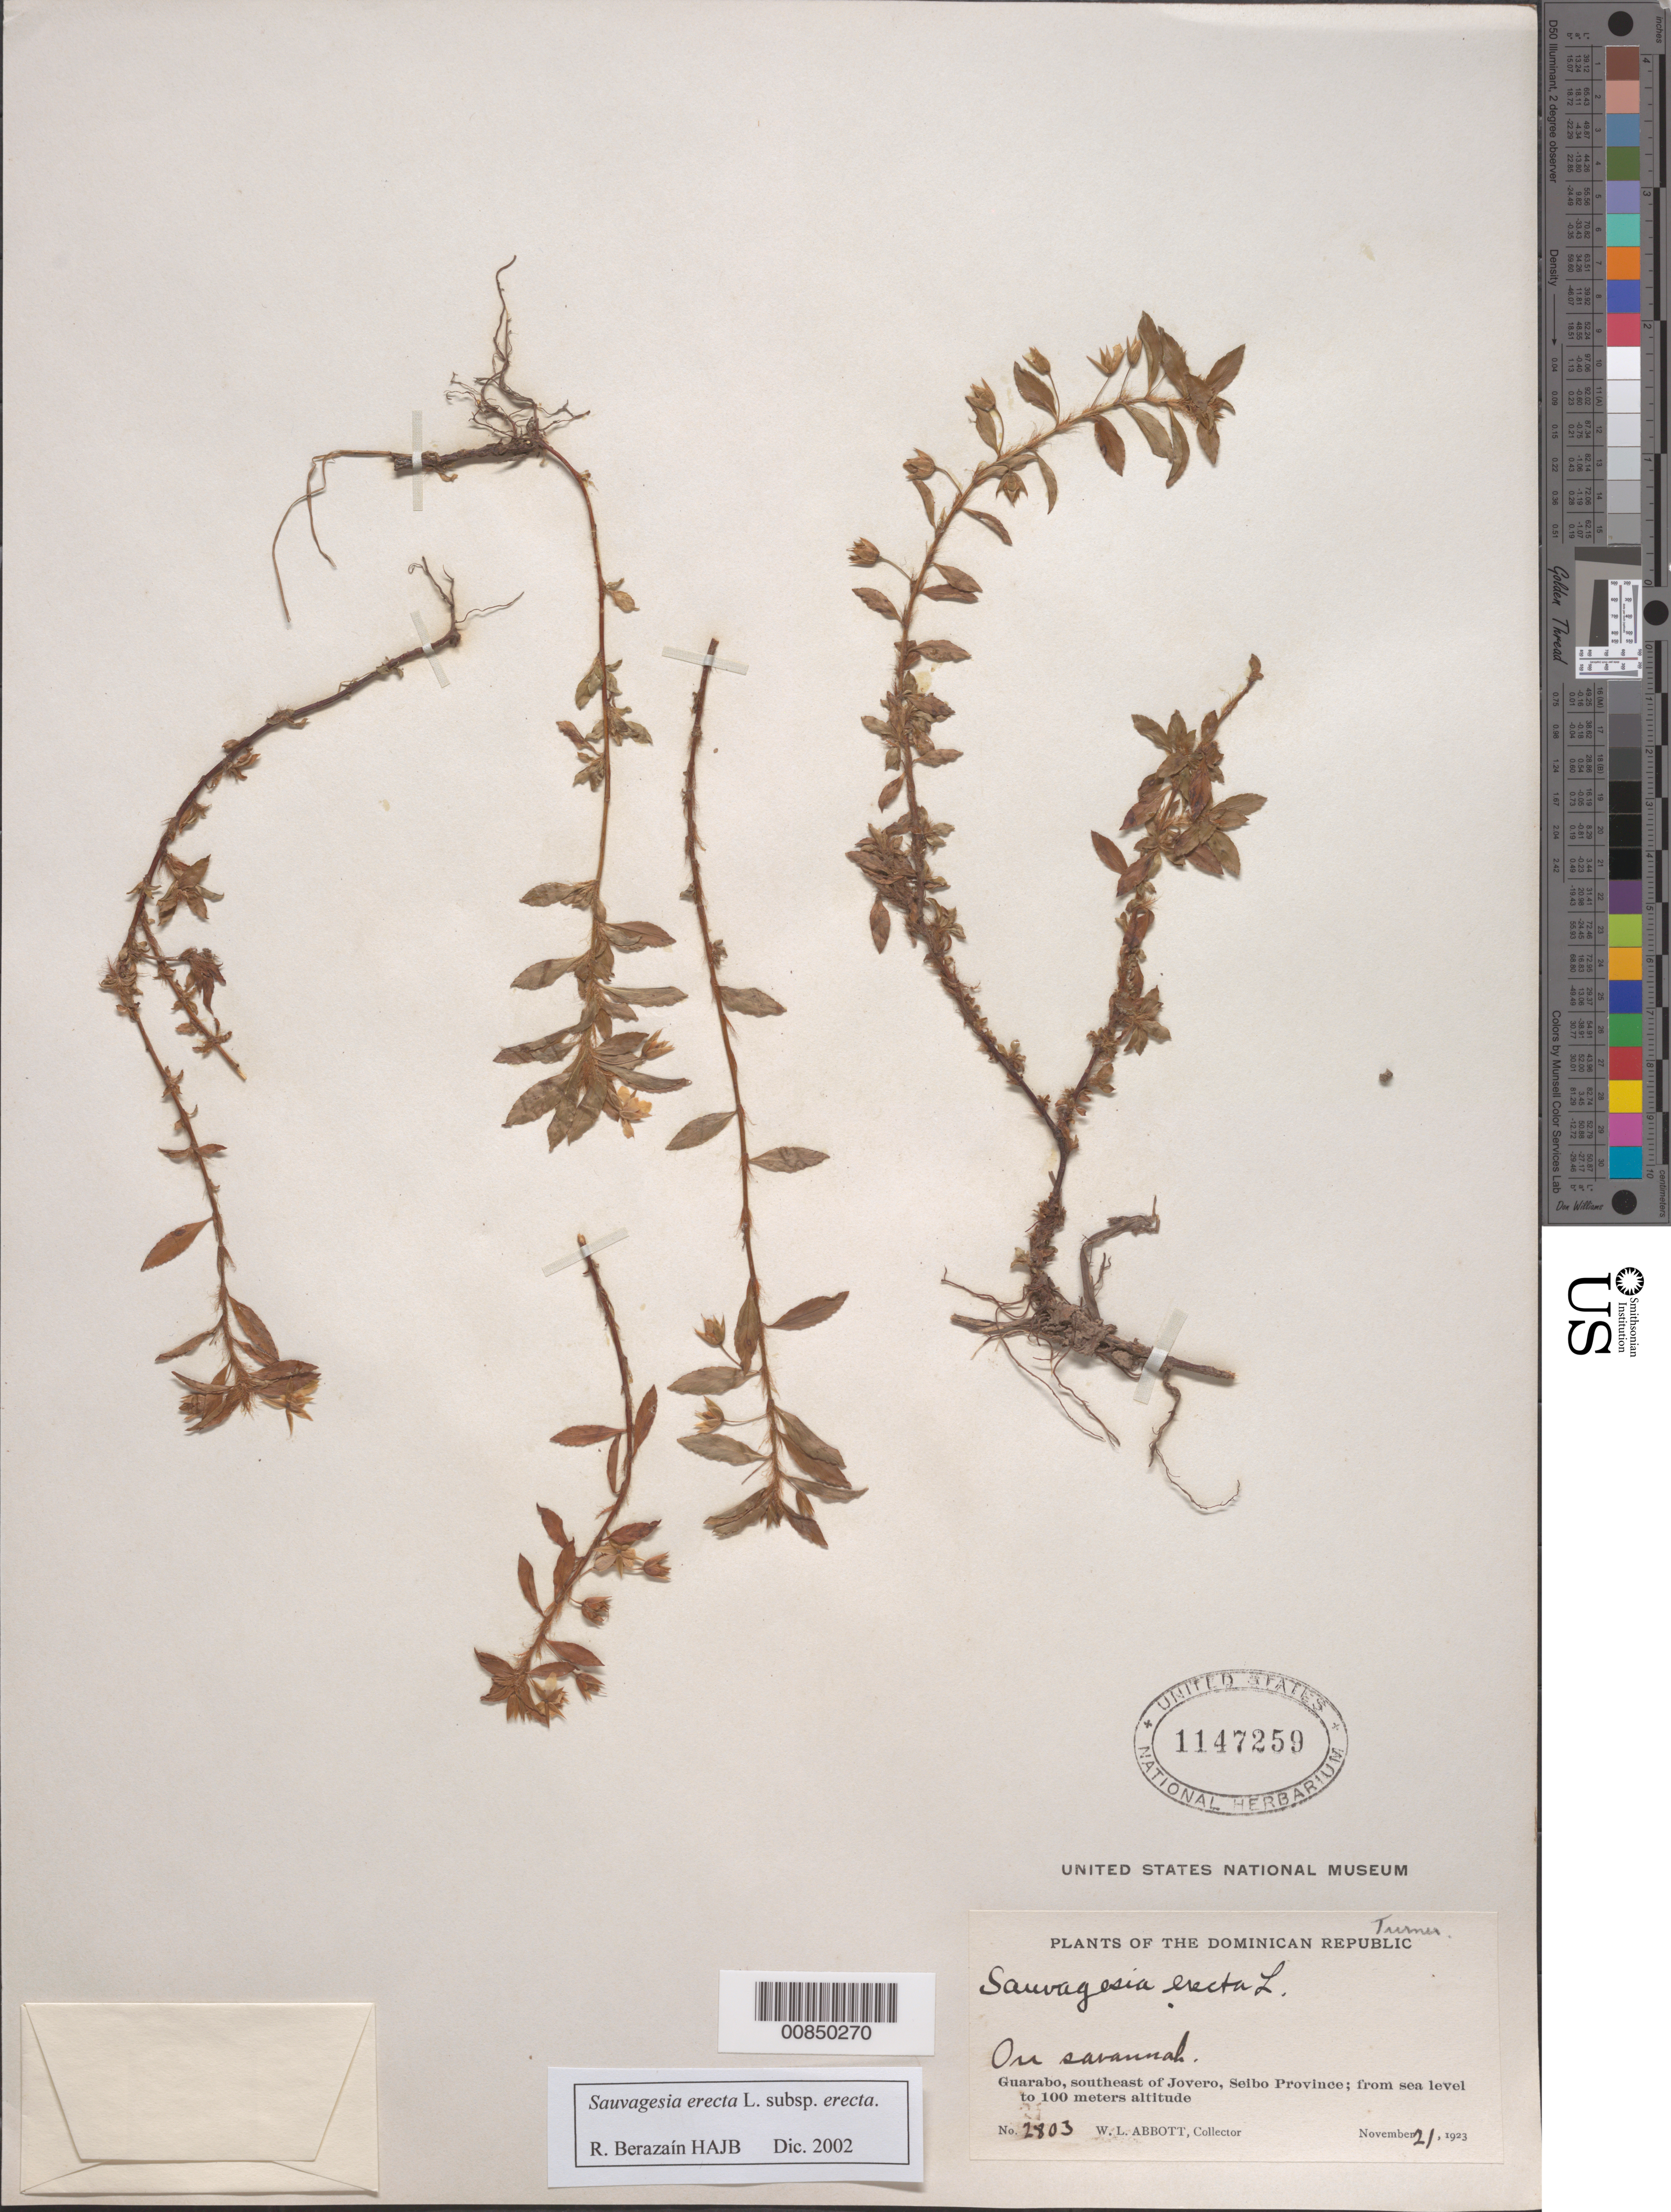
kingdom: Plantae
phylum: Tracheophyta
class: Magnoliopsida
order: Malpighiales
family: Ochnaceae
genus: Sauvagesia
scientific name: Sauvagesia erecta subsp. erecta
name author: L.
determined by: Berazaín, R.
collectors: W. L. Abbott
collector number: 2803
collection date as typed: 21 Nov 1923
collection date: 1923-11-21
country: Dominican Republic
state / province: El Seibo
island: Hispaniola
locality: Guarabo, SE of Jovero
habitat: On savannah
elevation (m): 0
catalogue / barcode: US 1147259